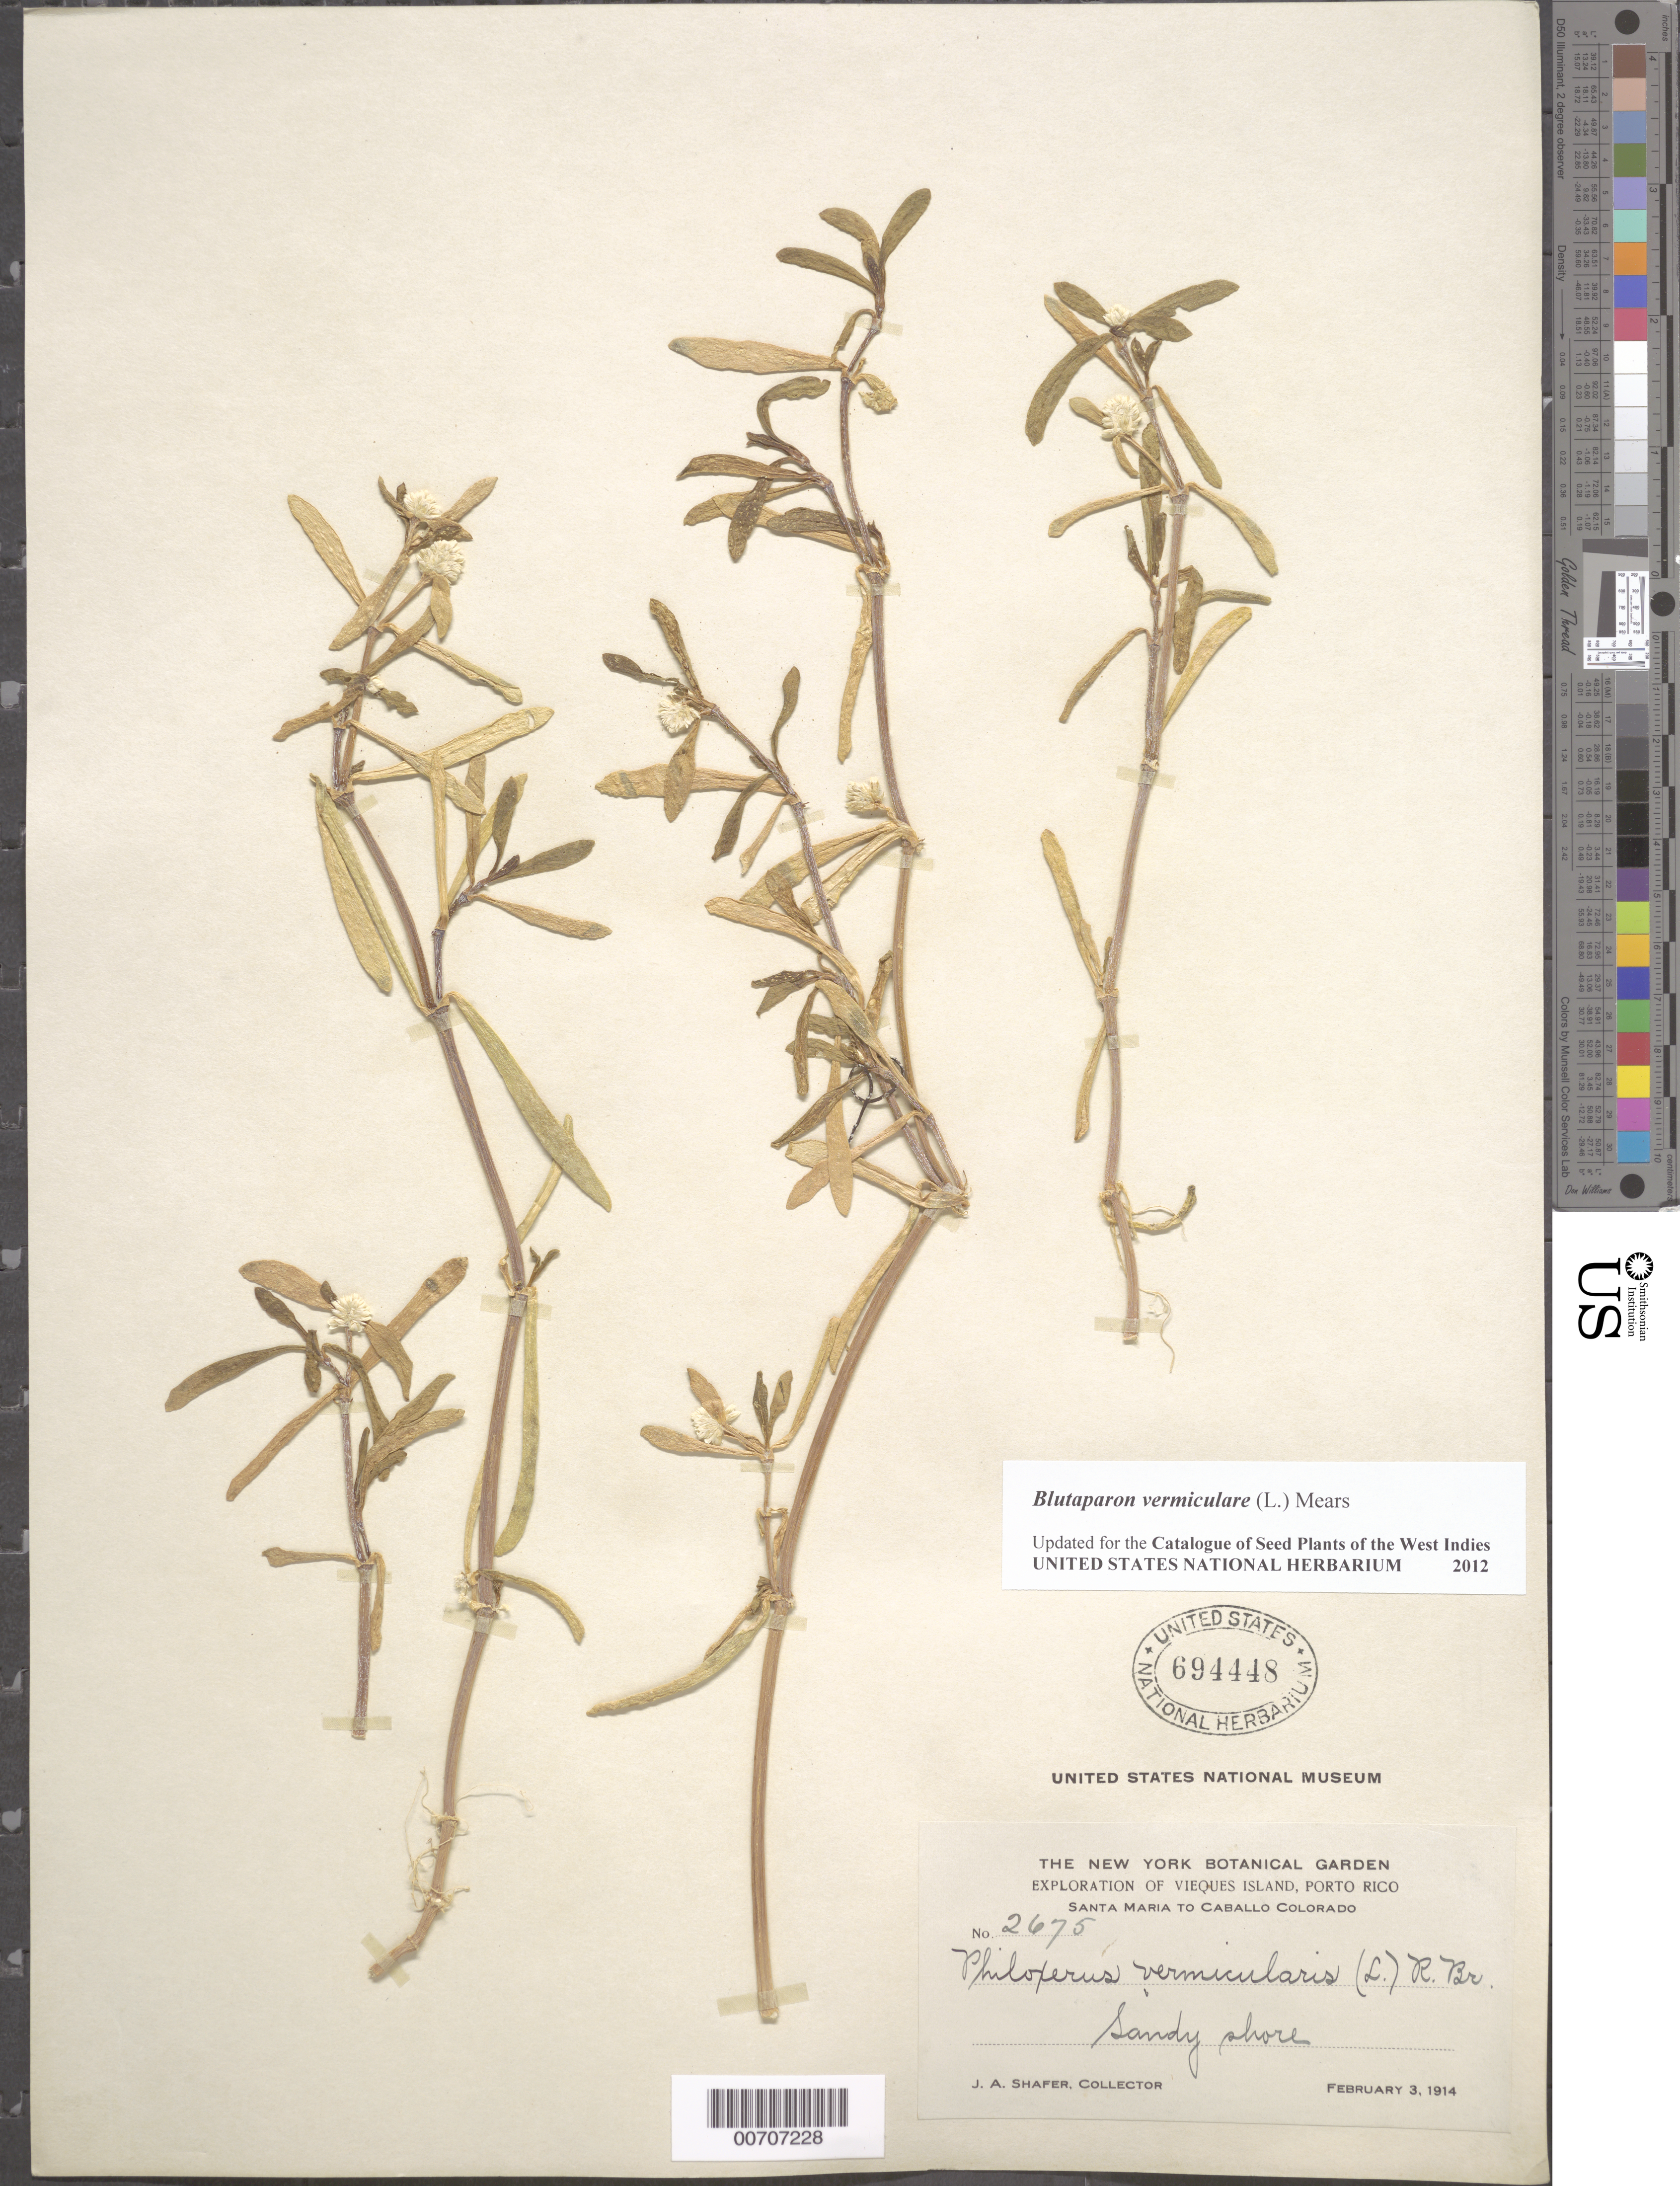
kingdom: Plantae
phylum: Tracheophyta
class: Magnoliopsida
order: Caryophyllales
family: Amaranthaceae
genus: Gomphrena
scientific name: Gomphrena vermicularis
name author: L.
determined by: Strong, Mark T., (BOT), Smithsonian Institution - National Museum of Natural History (UNITED STATES)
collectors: J. A. Shafer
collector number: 2675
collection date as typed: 03 Feb 1914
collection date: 1914-02-03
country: Puerto Rico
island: Vieques Island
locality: Santa Maria to Caballo Colorado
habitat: Sandy shore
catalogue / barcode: US 694448